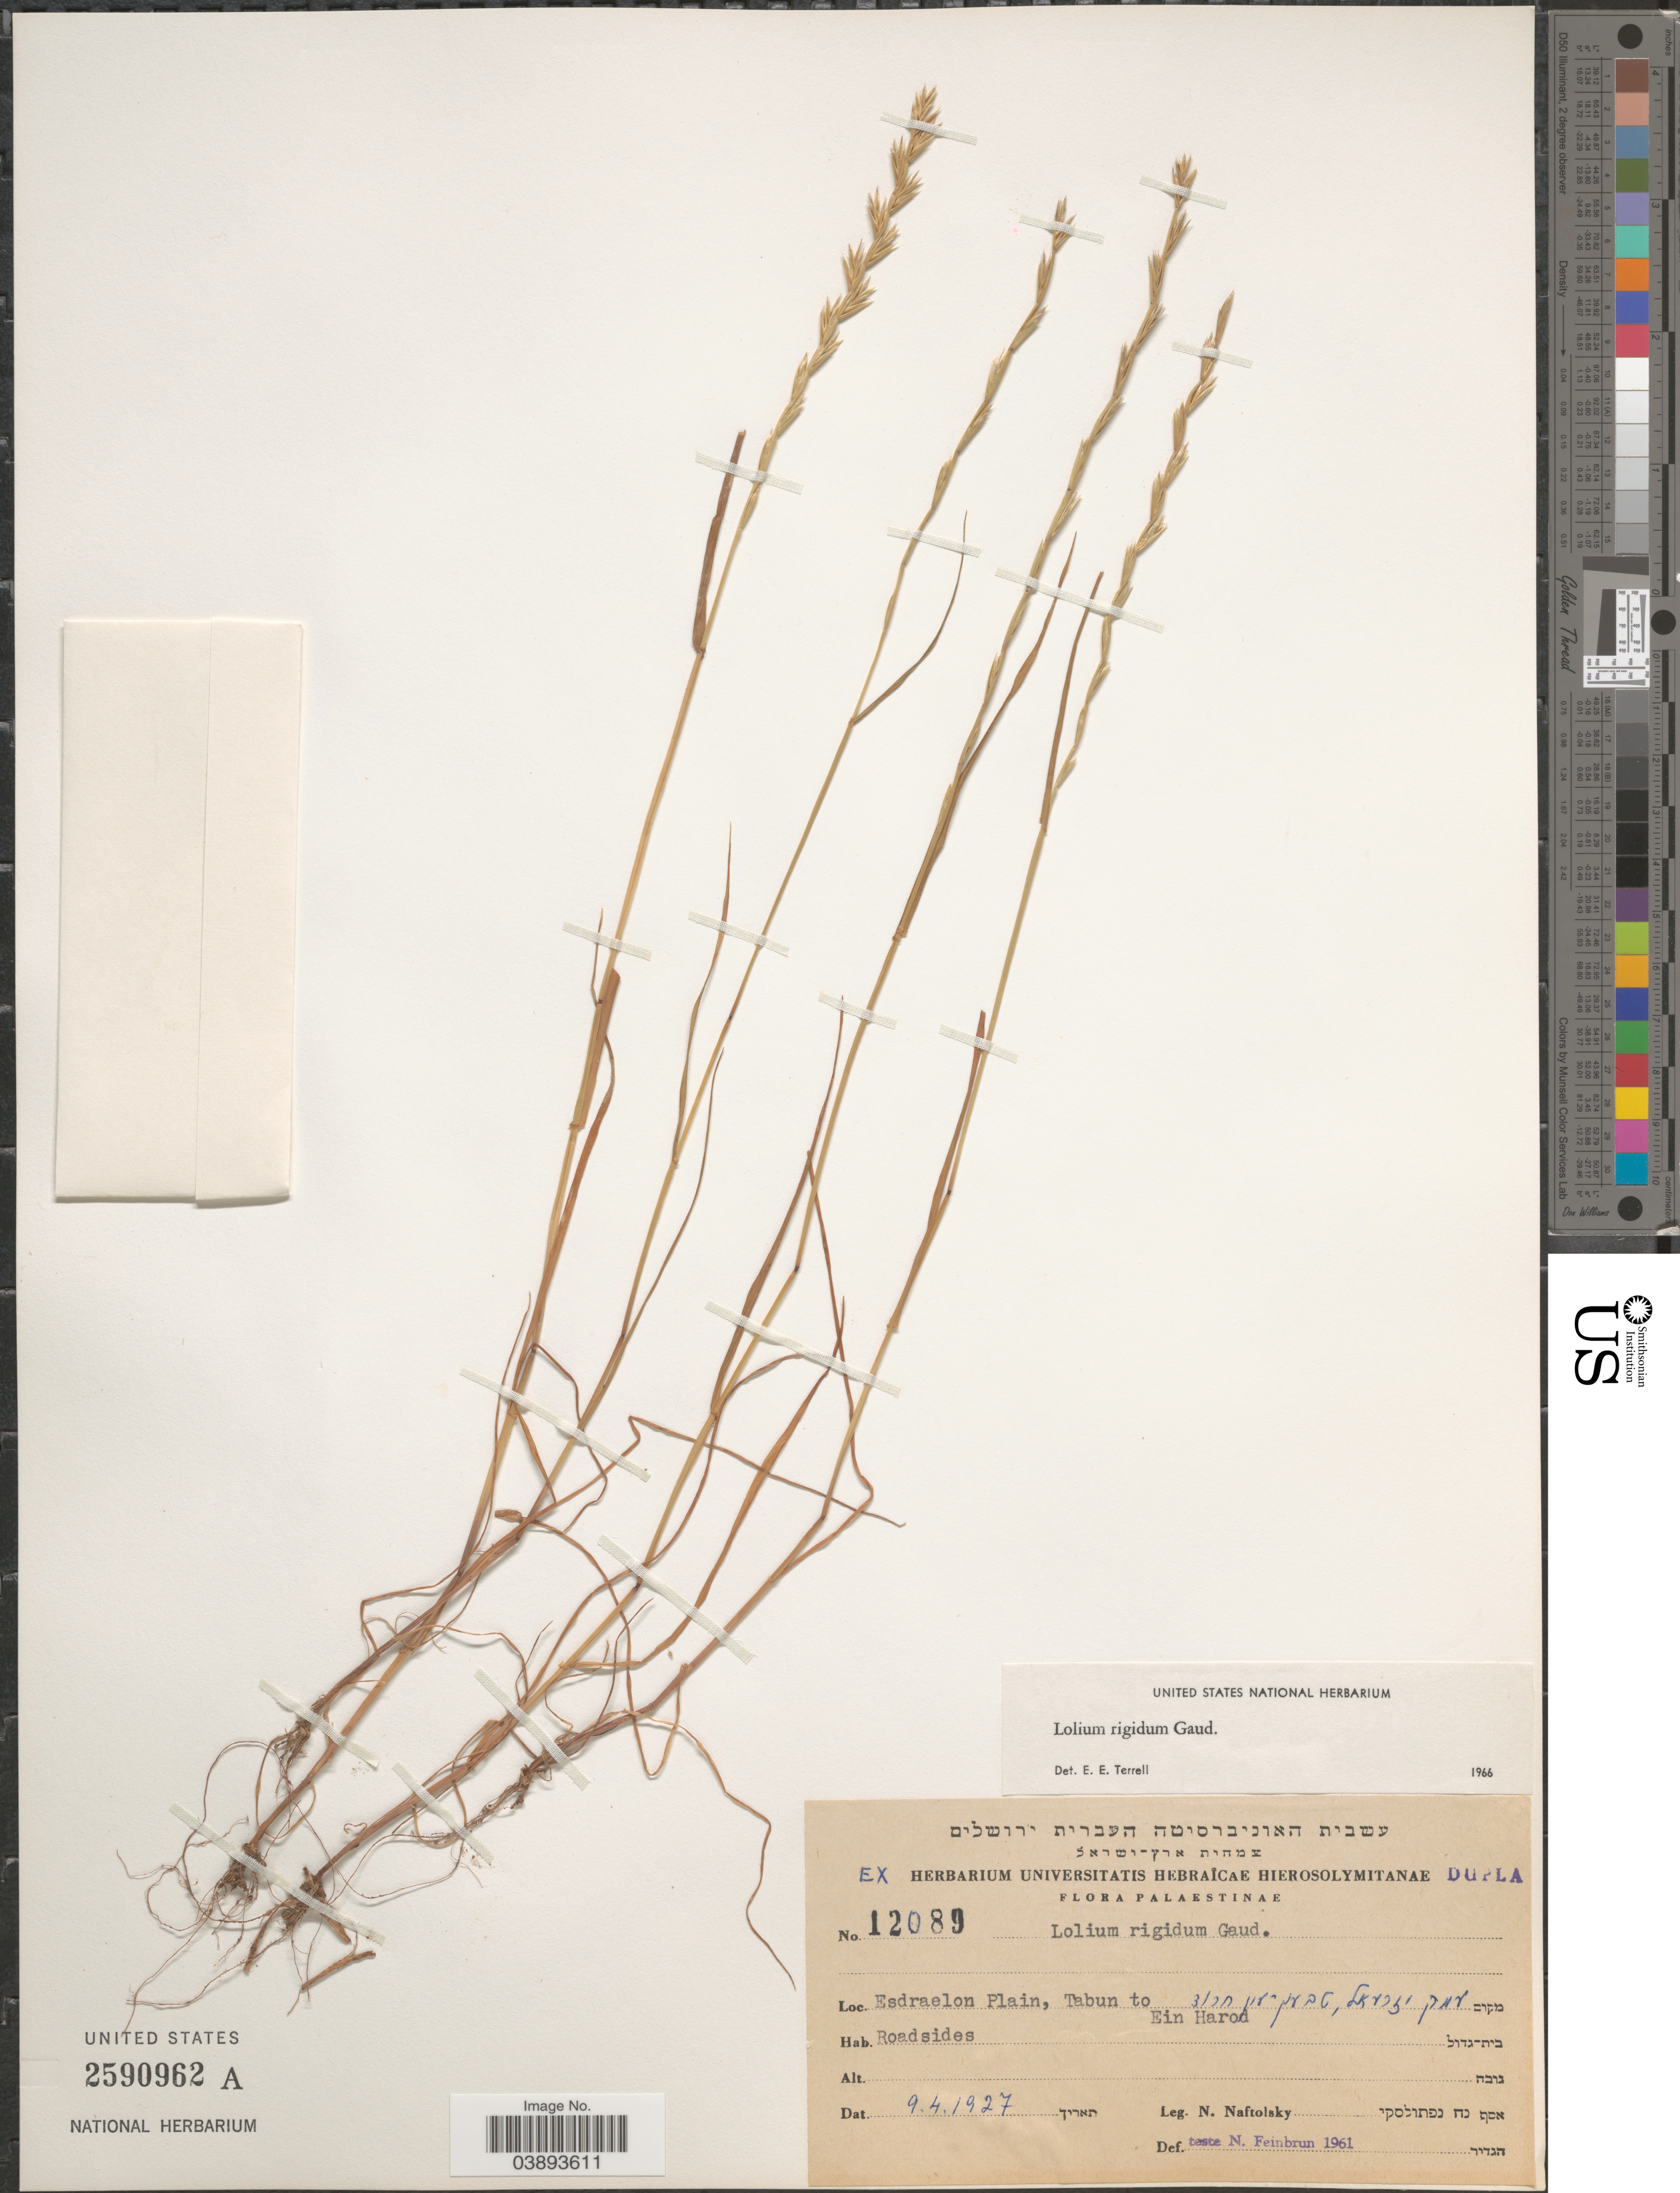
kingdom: Plantae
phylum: Tracheophyta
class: Liliopsida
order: Poales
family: Poaceae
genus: Lolium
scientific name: Lolium rigidum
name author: Gaudin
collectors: N. Naftolsky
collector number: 12089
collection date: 1927-04-09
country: Israel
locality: Palaestinae. Esdraelon Plain, Tabun to Ein Harod.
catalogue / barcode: US 2590962A